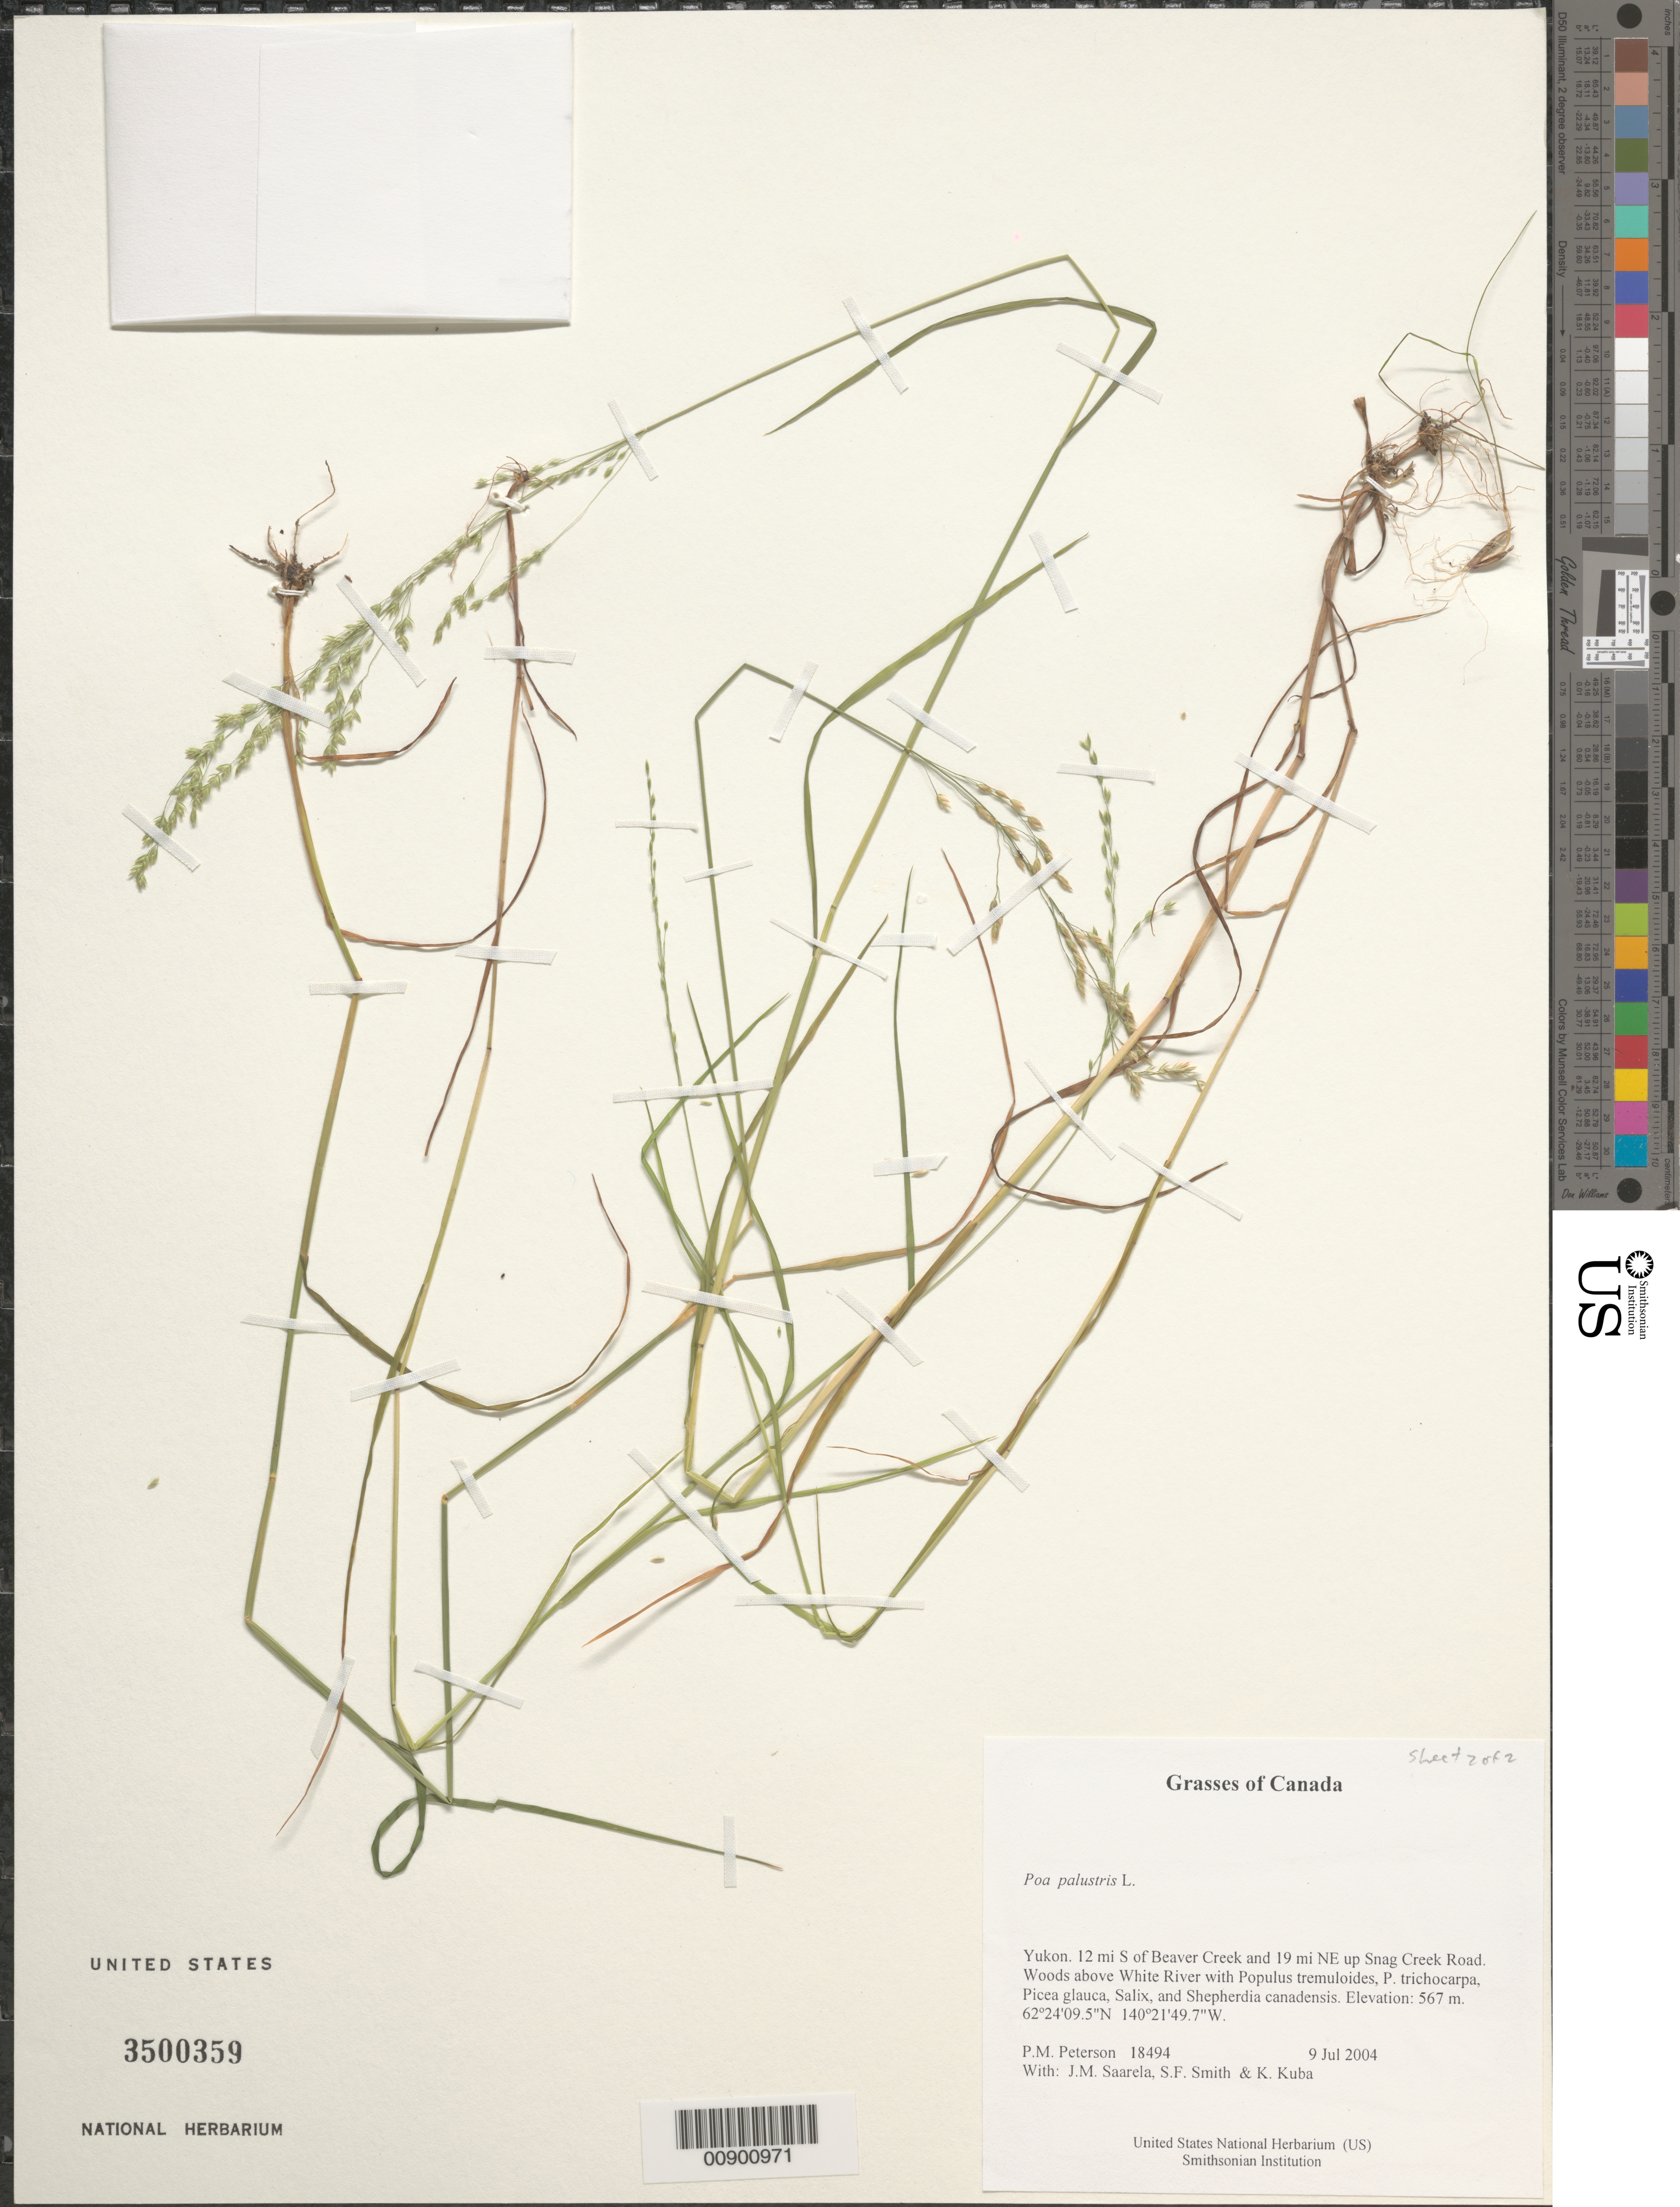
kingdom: Plantae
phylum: Tracheophyta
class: Liliopsida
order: Poales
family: Poaceae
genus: Poa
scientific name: Poa palustris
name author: L.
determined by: Soreng, Robert J., Research Associate (BOT), Smithsonian Institution - National Museum of Natural History (UNITED STATES)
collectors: P. M. Peterson, J. Saarela, S.F. Smith & K. Kuba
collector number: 18494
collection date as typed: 09 Jul 2004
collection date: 2004-07-09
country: Canada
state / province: Yukon Territory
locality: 12 mi S of Beaver Creek and 19 mi NE up Snag Creek Road. Woods above White River with Populus tremuloides, P. trichocarpa, Picea glauca, Salix, and Shepherdia canadensis.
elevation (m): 567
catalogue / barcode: US 3500359